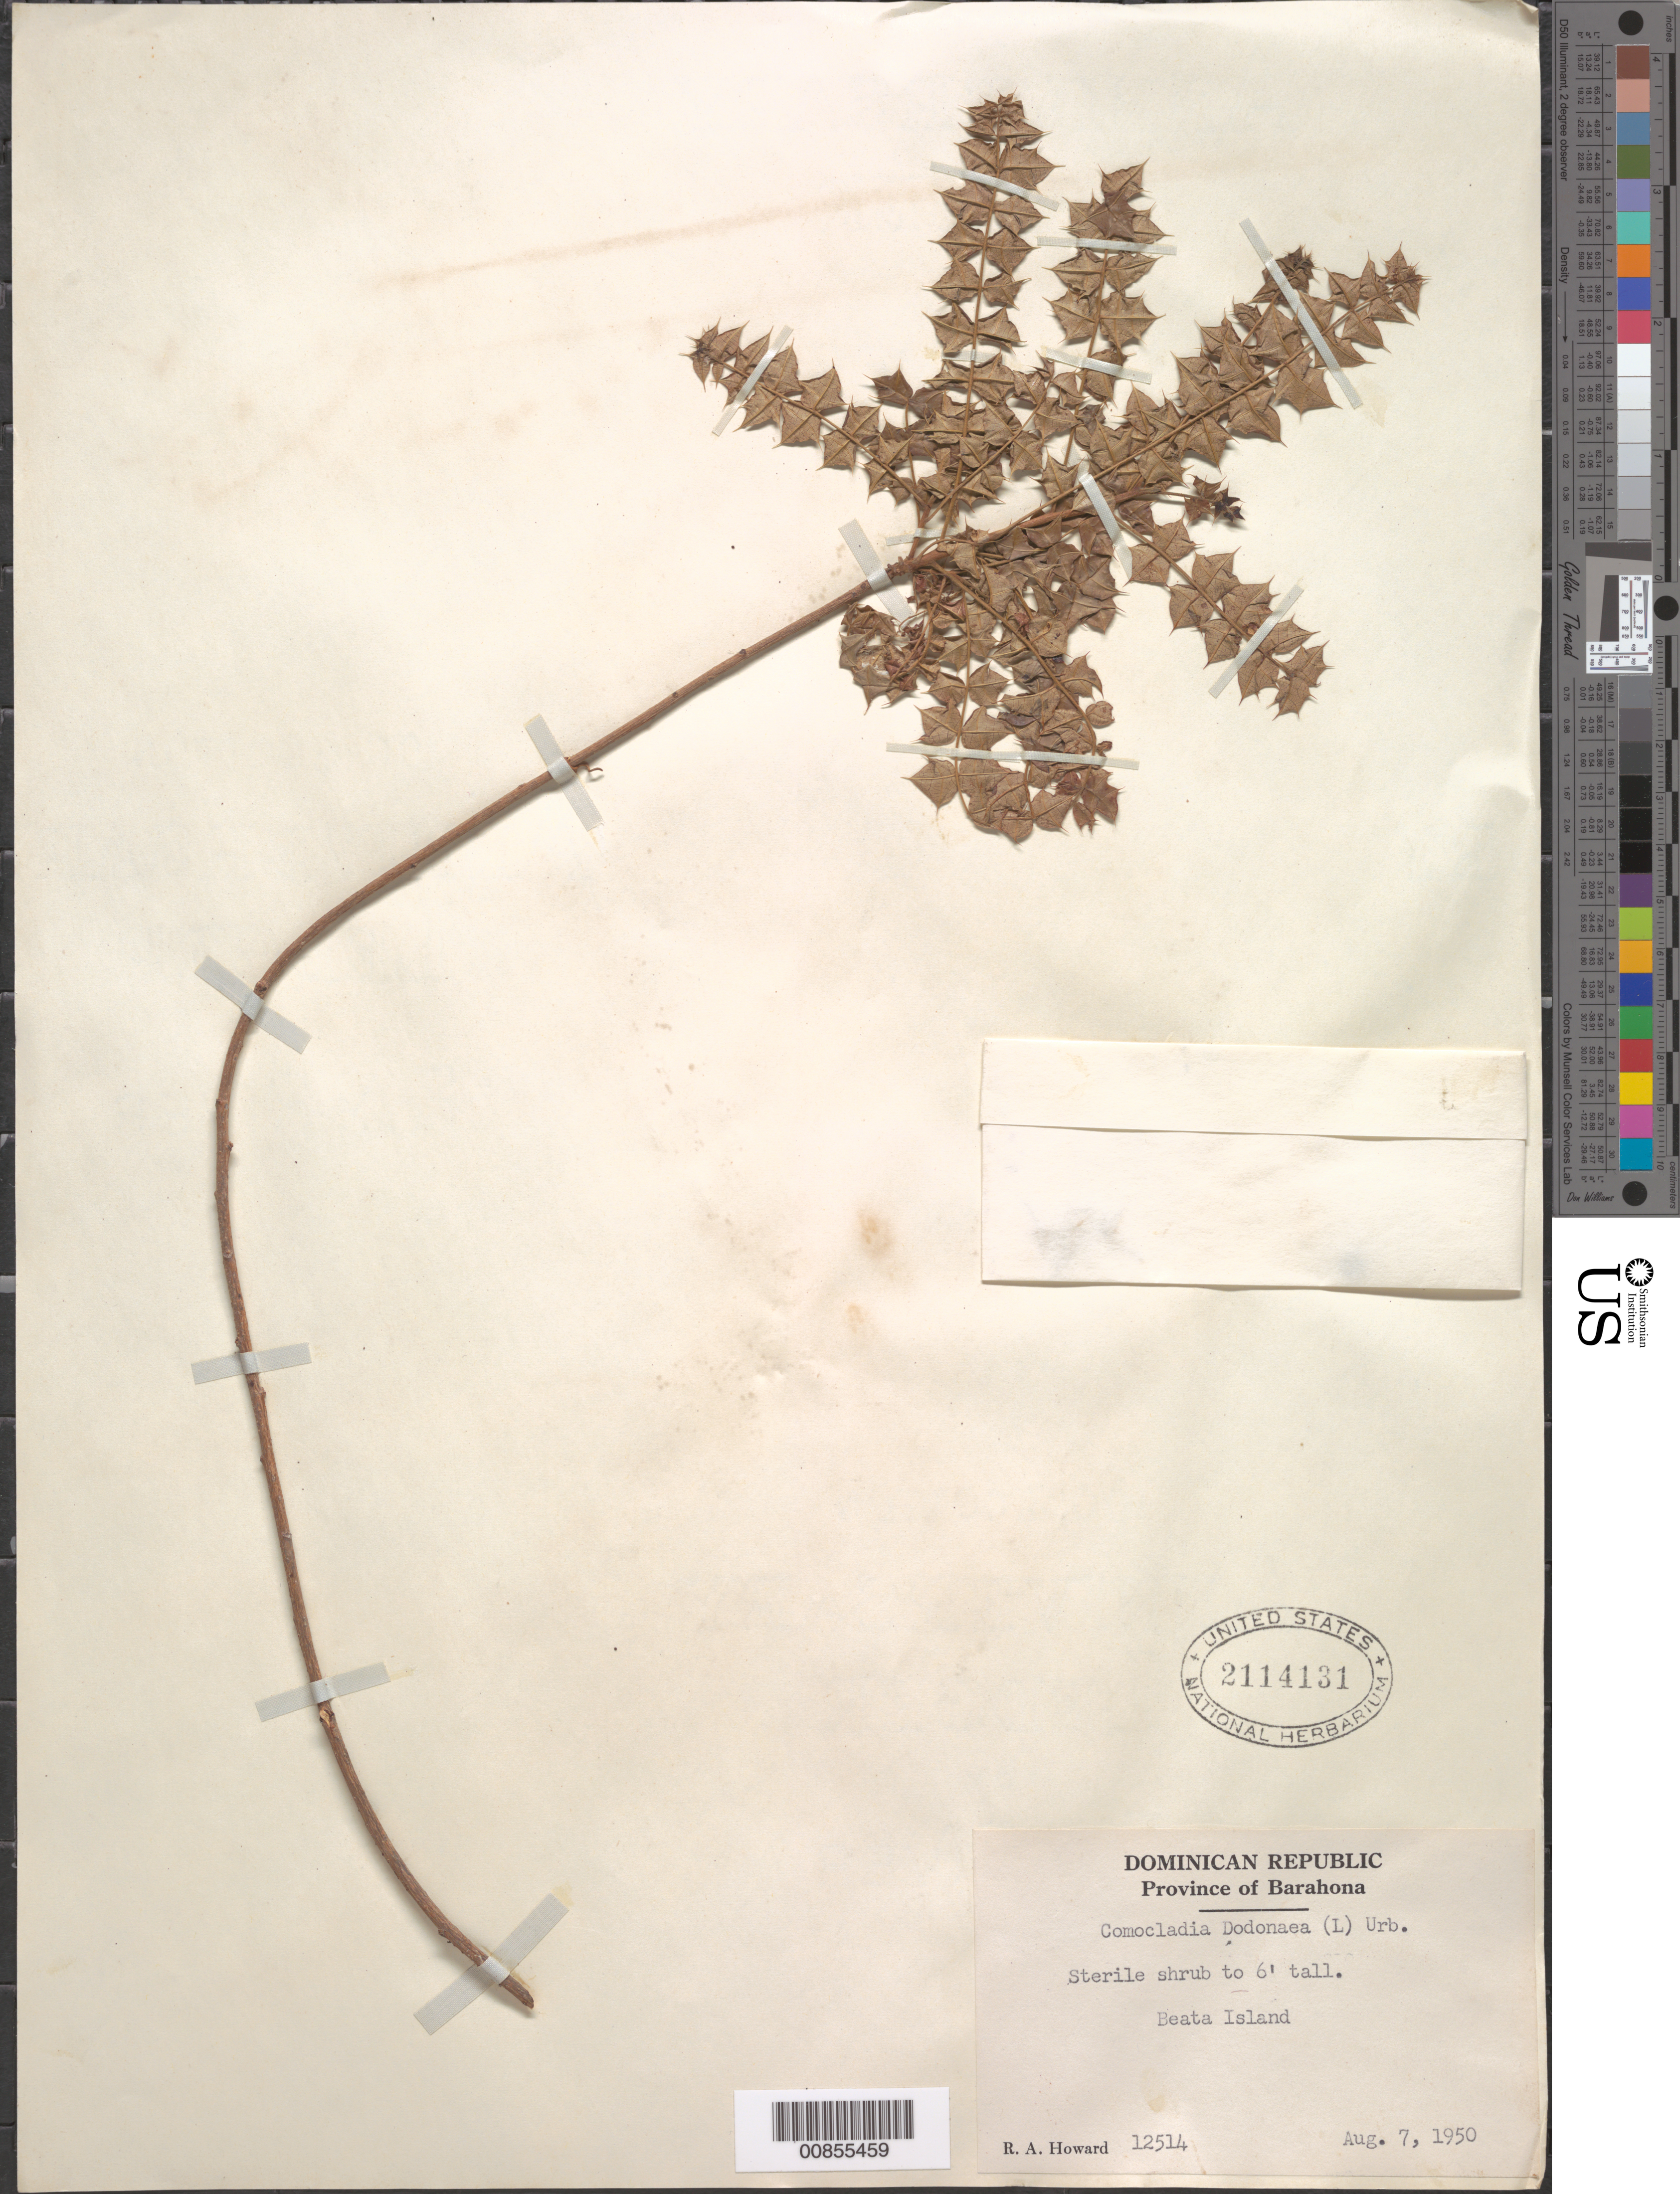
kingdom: Plantae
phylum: Tracheophyta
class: Magnoliopsida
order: Sapindales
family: Anacardiaceae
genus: Comocladia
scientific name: Comocladia dentata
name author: Jacq.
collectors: R. A. Howard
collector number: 12514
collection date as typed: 07 Aug 1950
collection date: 1950-08-07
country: Dominican Republic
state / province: Barahona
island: Isla Beata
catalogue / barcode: US 2114131